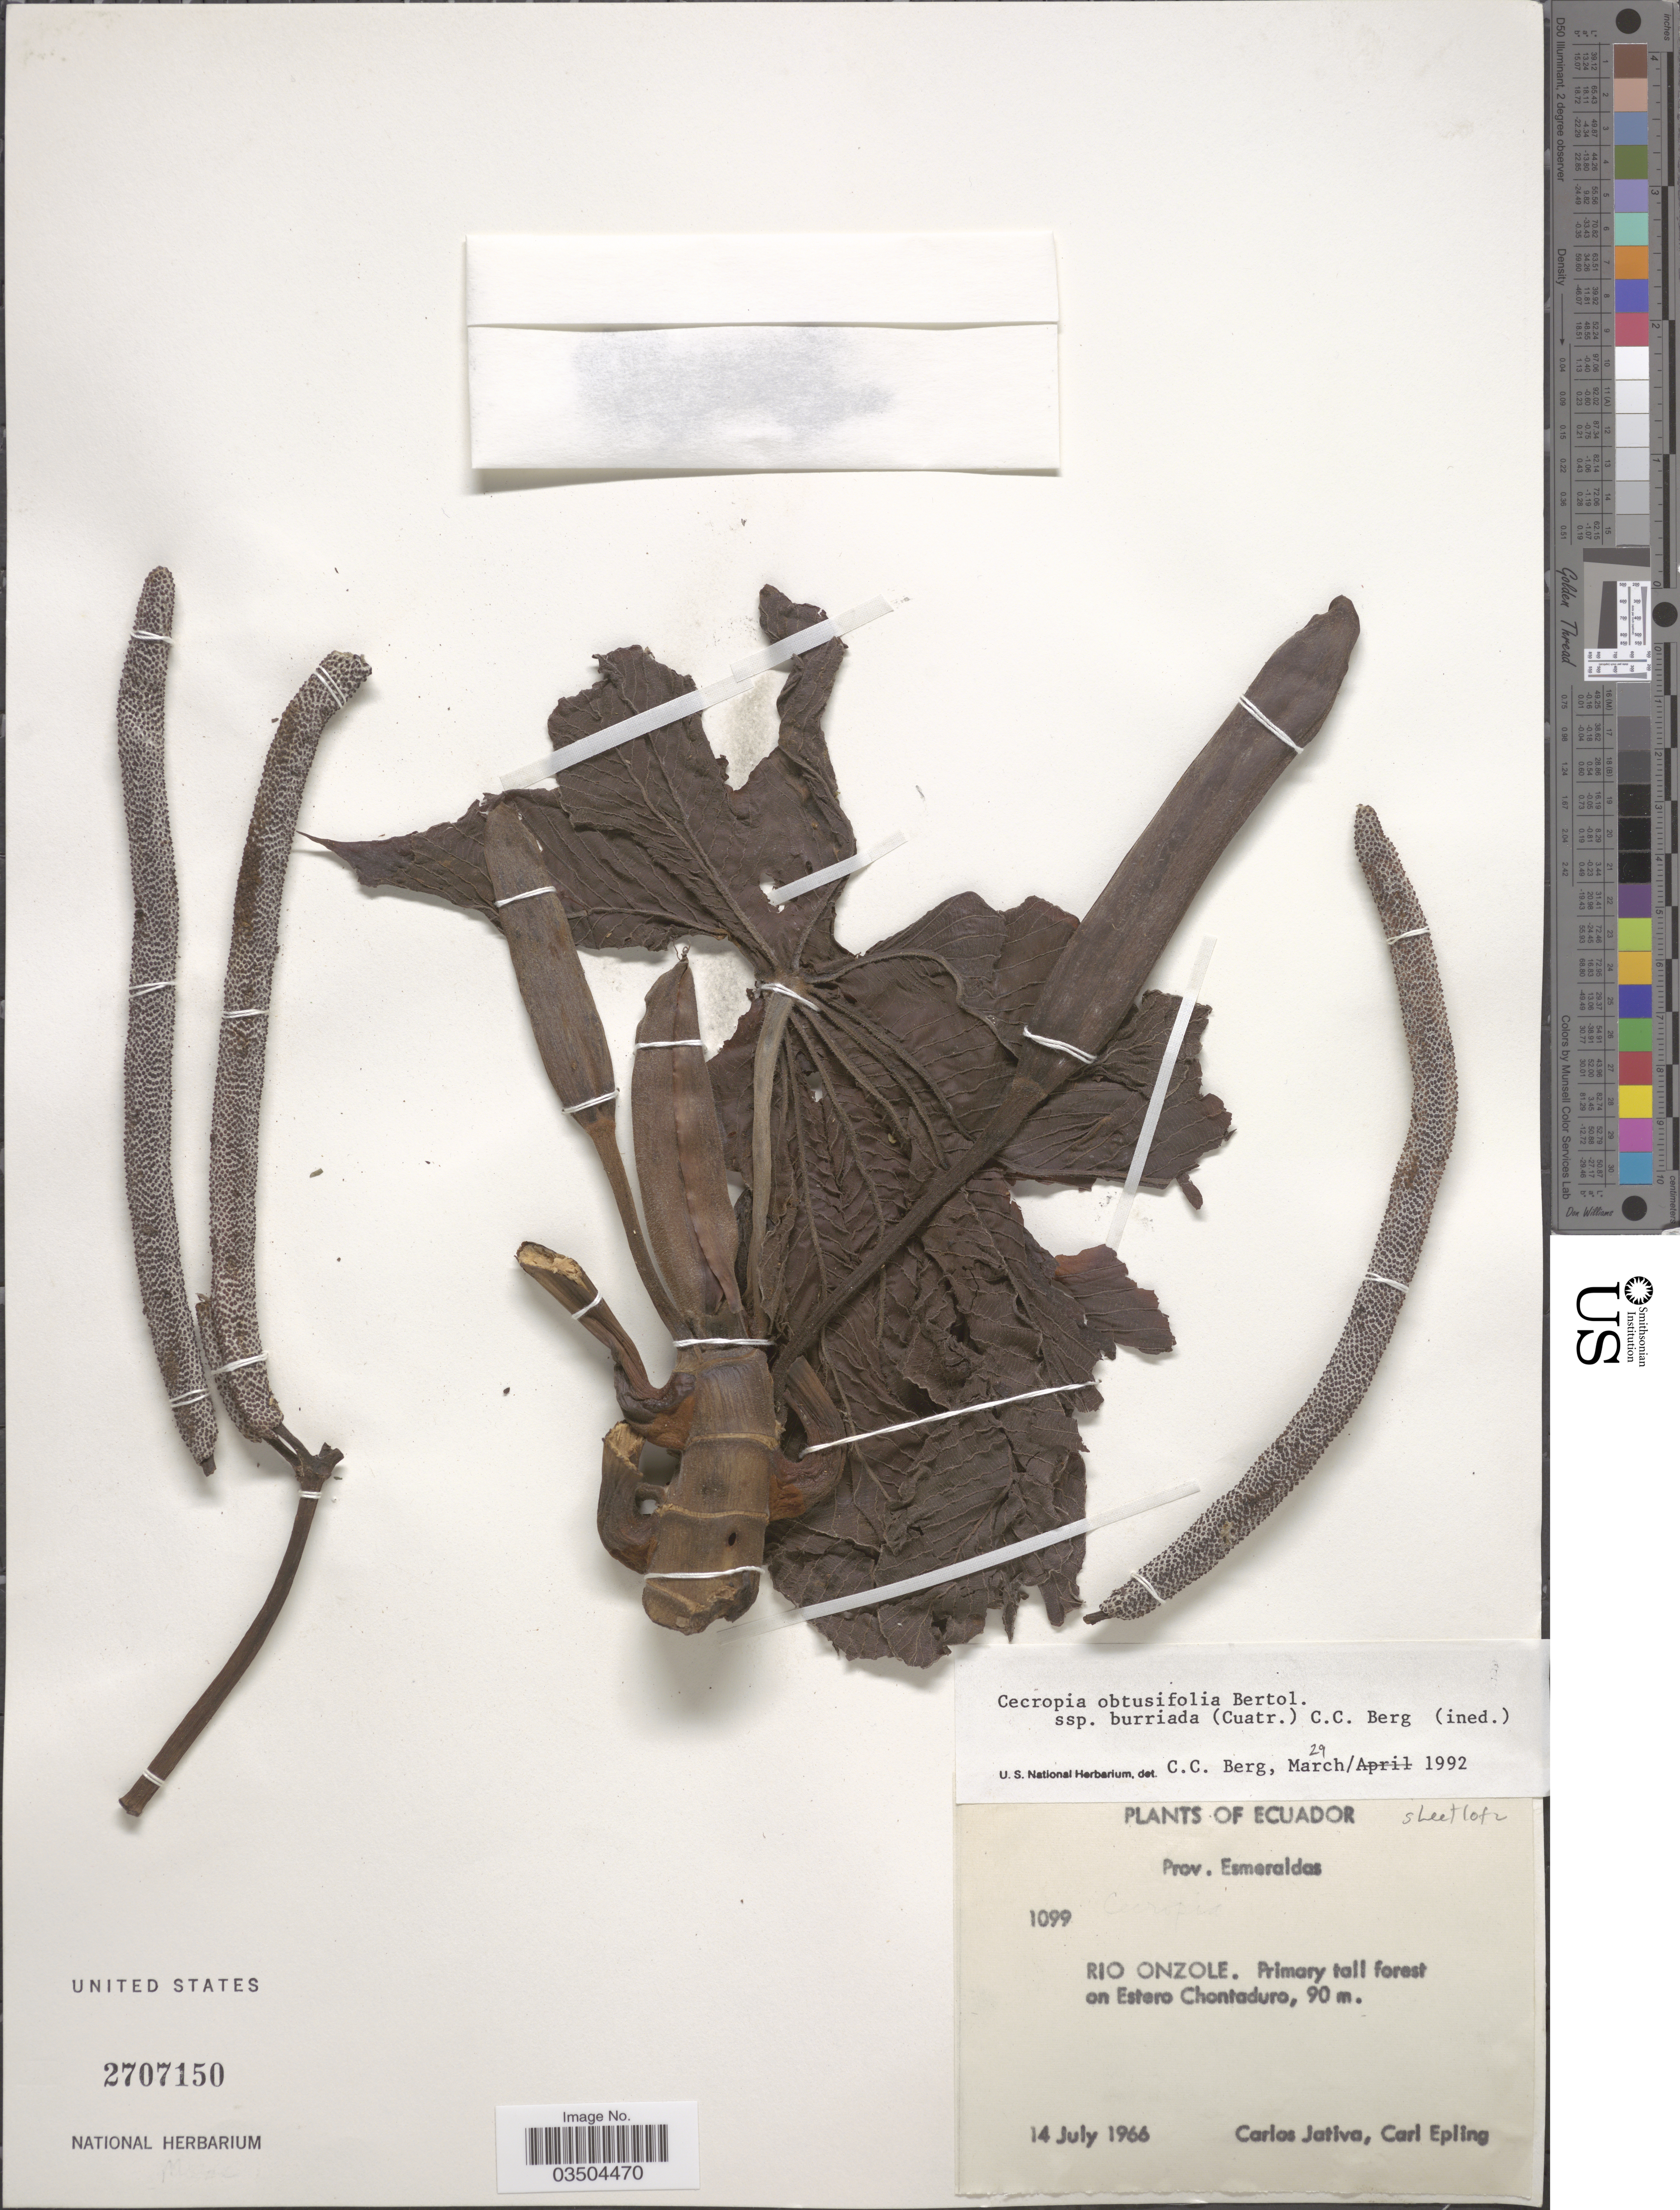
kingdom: Plantae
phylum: Tracheophyta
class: Magnoliopsida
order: Rosales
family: Urticaceae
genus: Cecropia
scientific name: Cecropia obtusifolia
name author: Bertol.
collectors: C. D. Játiva & C. C. Epling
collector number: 1099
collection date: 1966-07-14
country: Ecuador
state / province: Esmeraldas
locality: Rio Onzole. Primary tall forest on Estero Chontaduro.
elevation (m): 90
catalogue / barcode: US 2707150